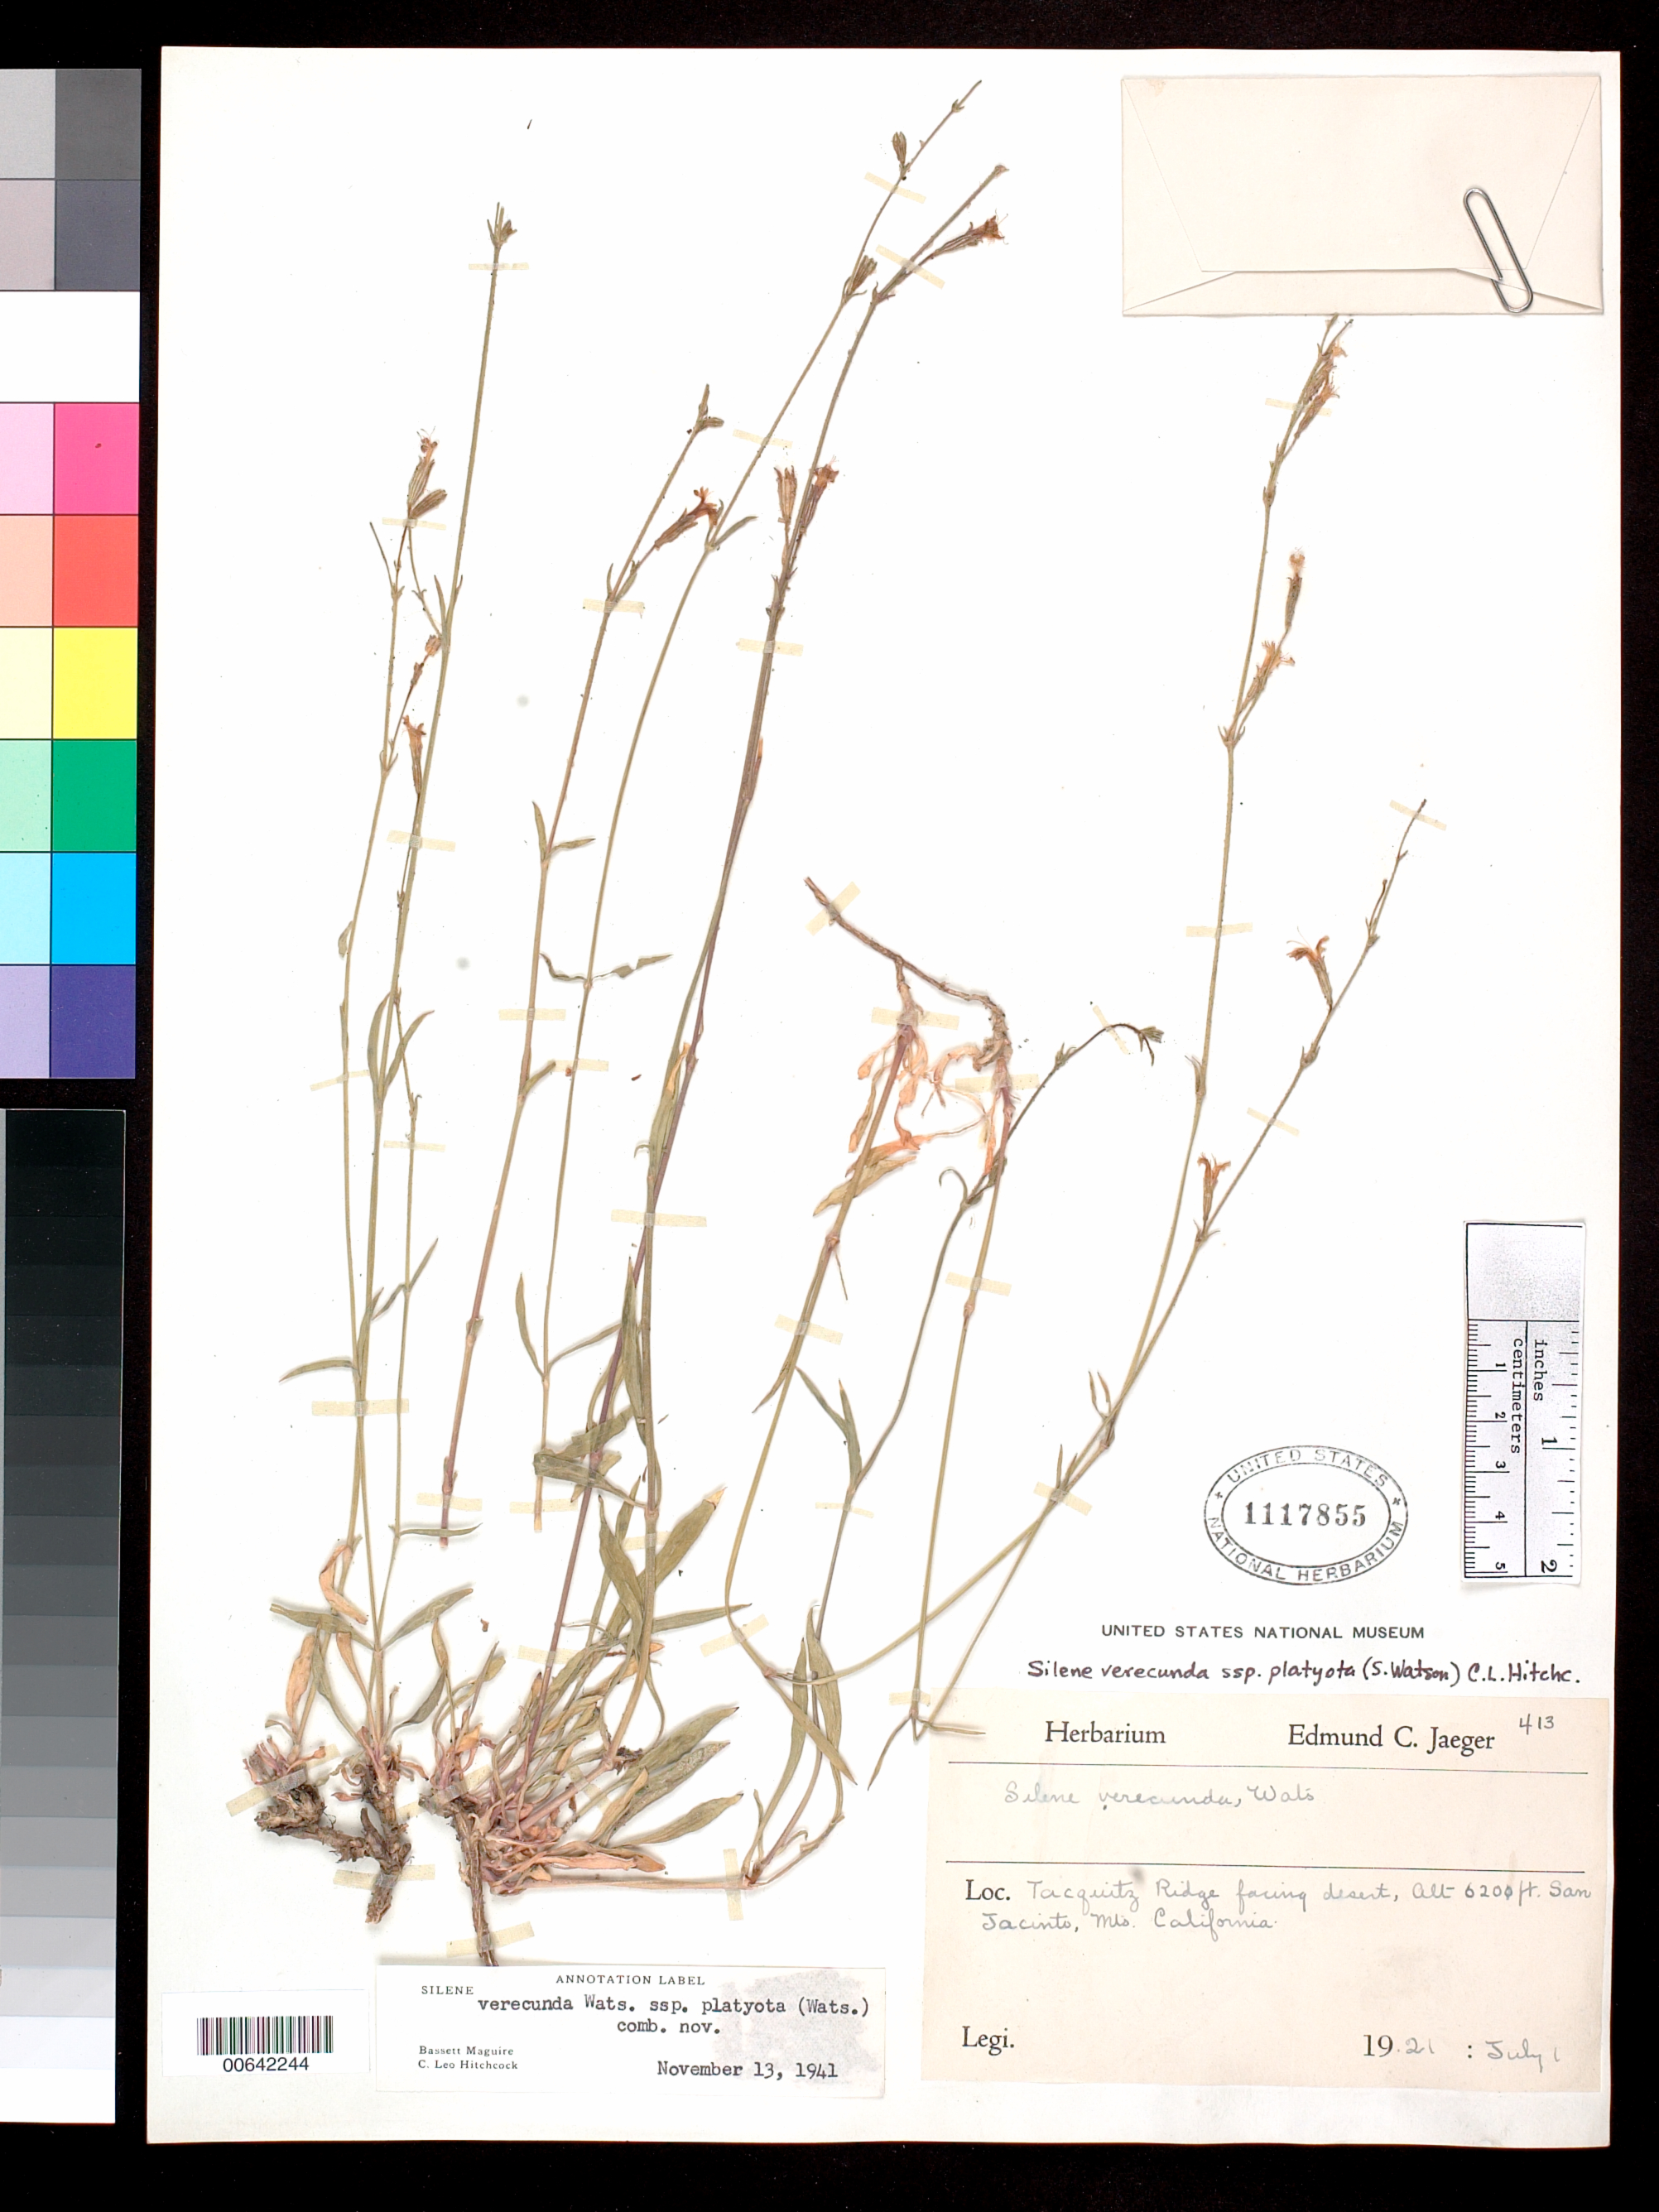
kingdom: Plantae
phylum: Tracheophyta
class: Magnoliopsida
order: Caryophyllales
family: Caryophyllaceae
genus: Silene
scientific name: Silene verecunda subsp. platyota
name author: (S. Watson) C.L. Hitchc. & Maguire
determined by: Hitchcock, Albert S.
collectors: E. Jaeger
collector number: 413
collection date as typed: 01 Jul 1921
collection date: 1921-07-01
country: United States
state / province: California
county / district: Riverside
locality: Tacquitz Ridge facing desert, San Jacinto Mts.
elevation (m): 1890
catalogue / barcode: US 1117855